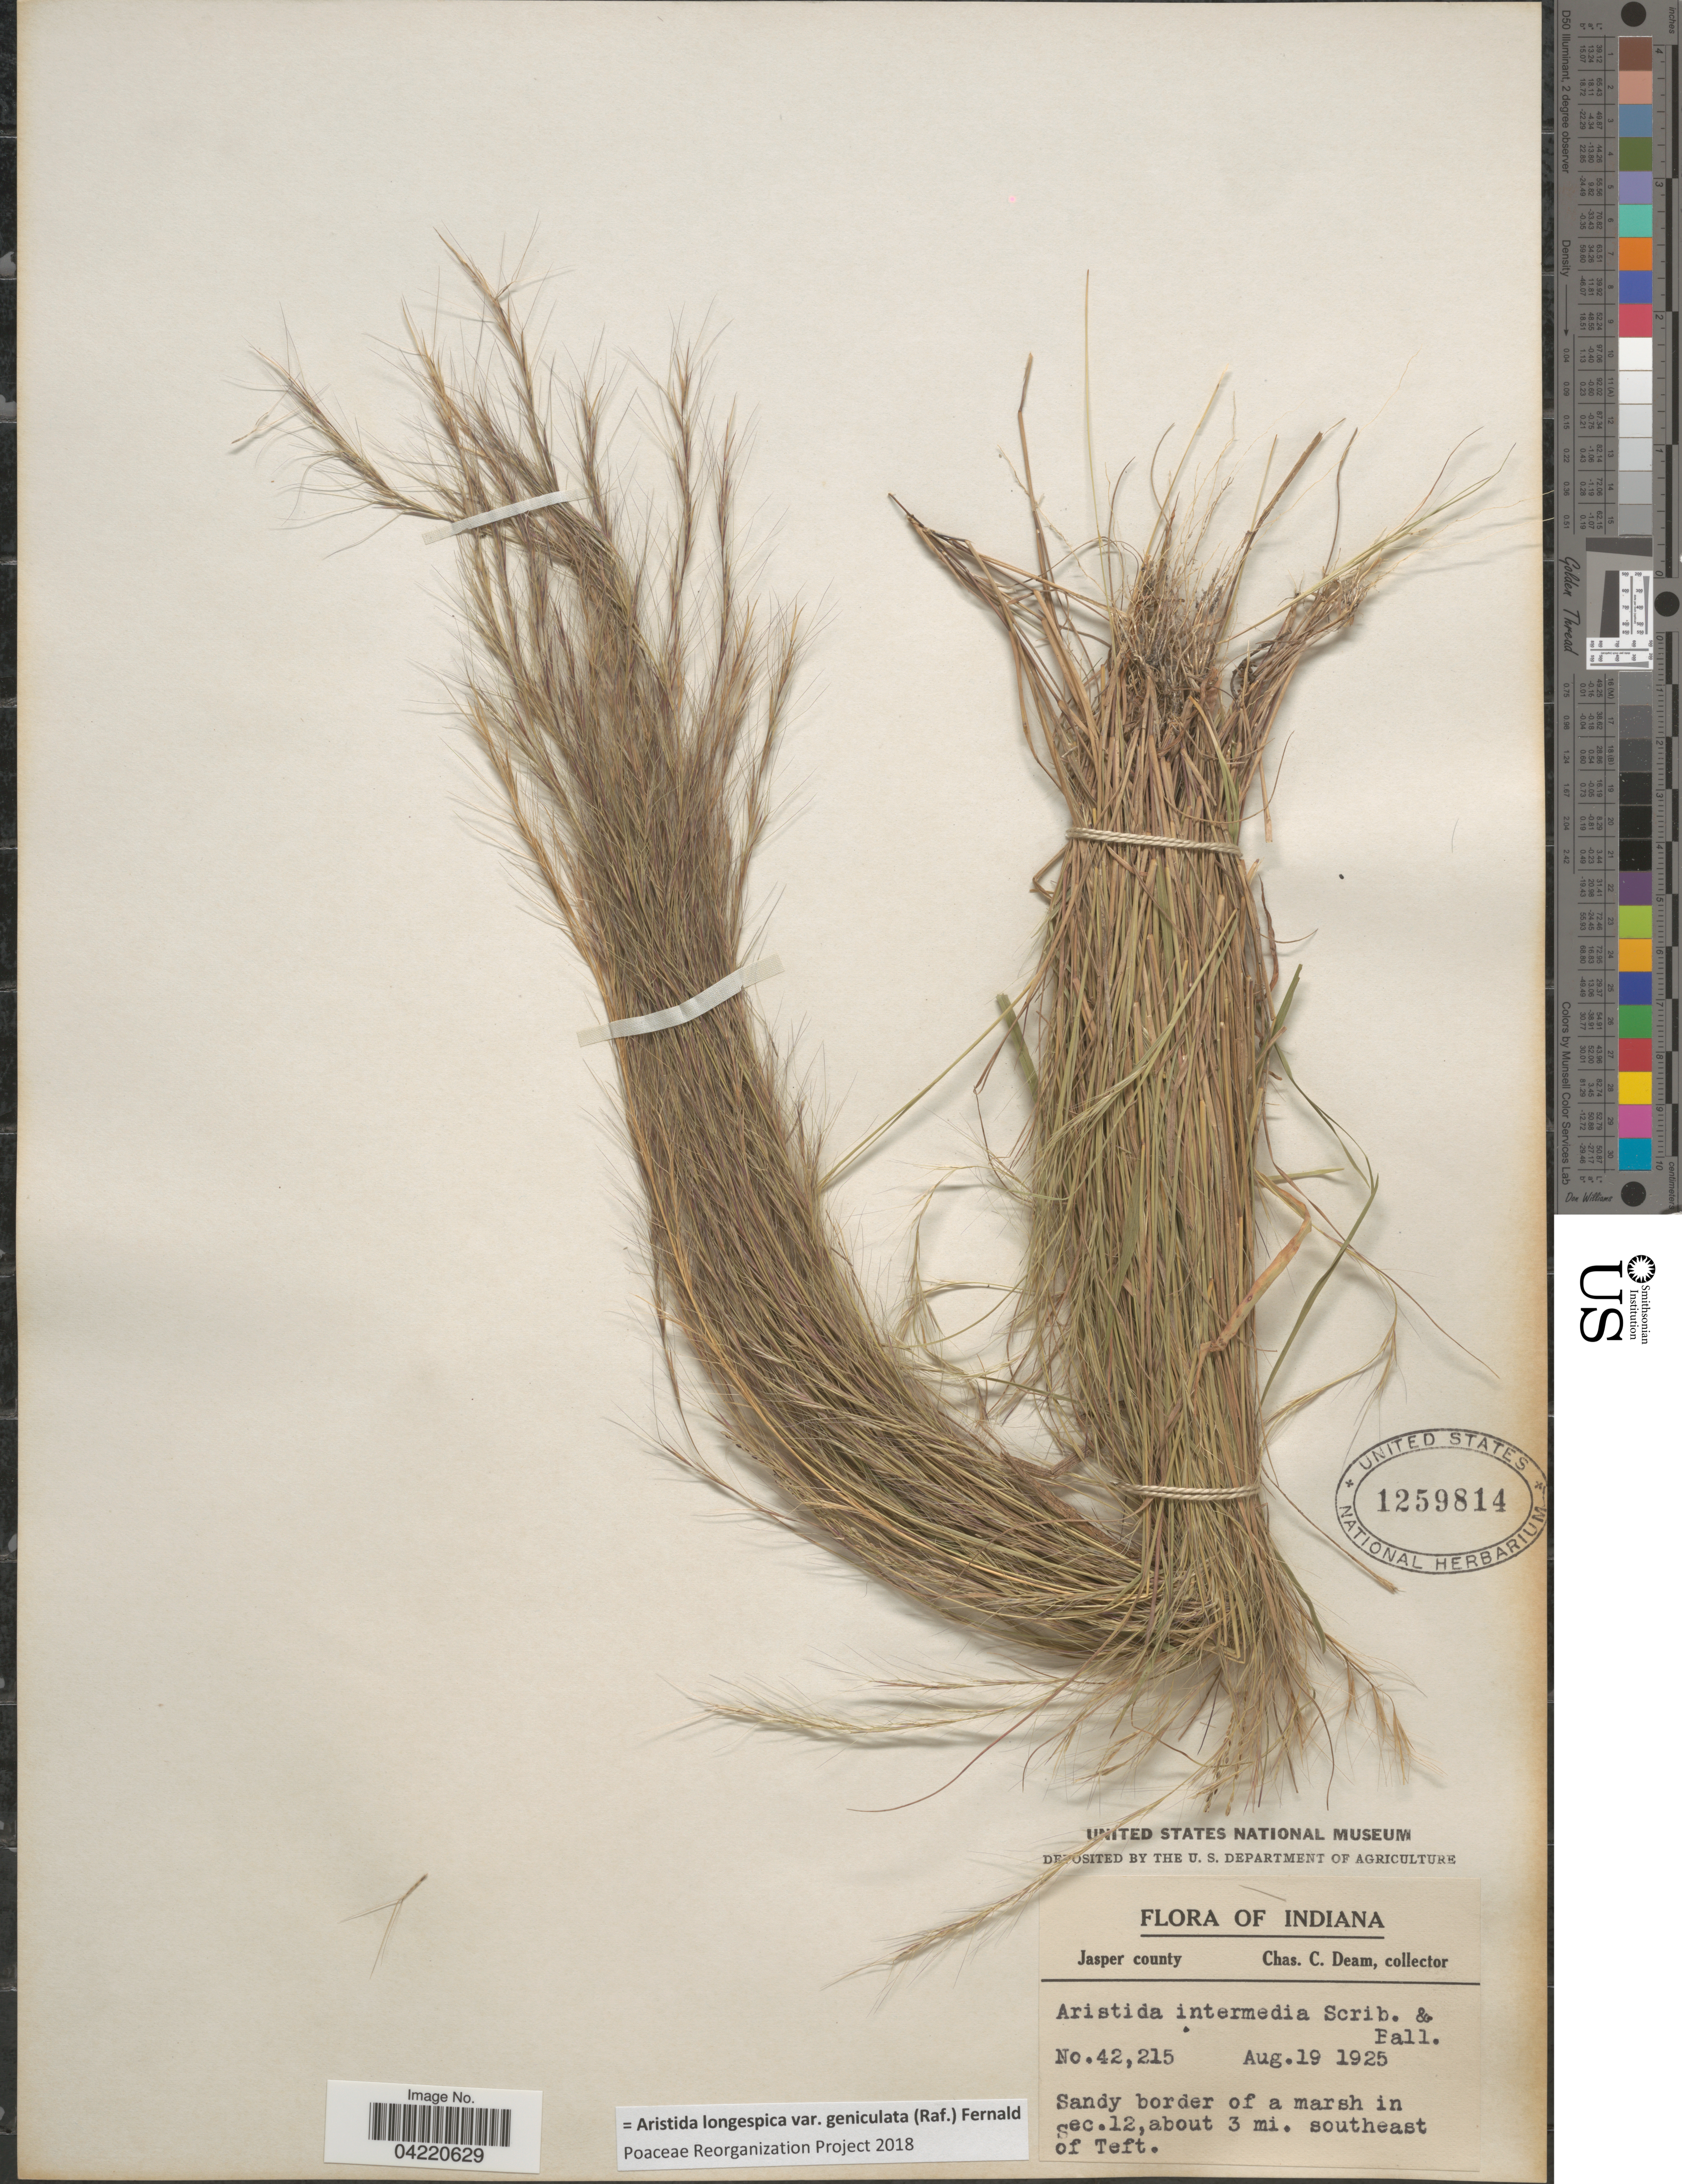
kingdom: Plantae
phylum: Tracheophyta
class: Liliopsida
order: Poales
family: Poaceae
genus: Aristida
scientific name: Aristida longespica var. geniculata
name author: (Raf.) Fernald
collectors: C. C. Deam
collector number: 42215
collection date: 1925-08-19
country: United States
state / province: Indiana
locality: Jasper county. Sandy border of a marsh in Sec.12,about 3 mi. southeast of Teft.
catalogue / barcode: US 1259814